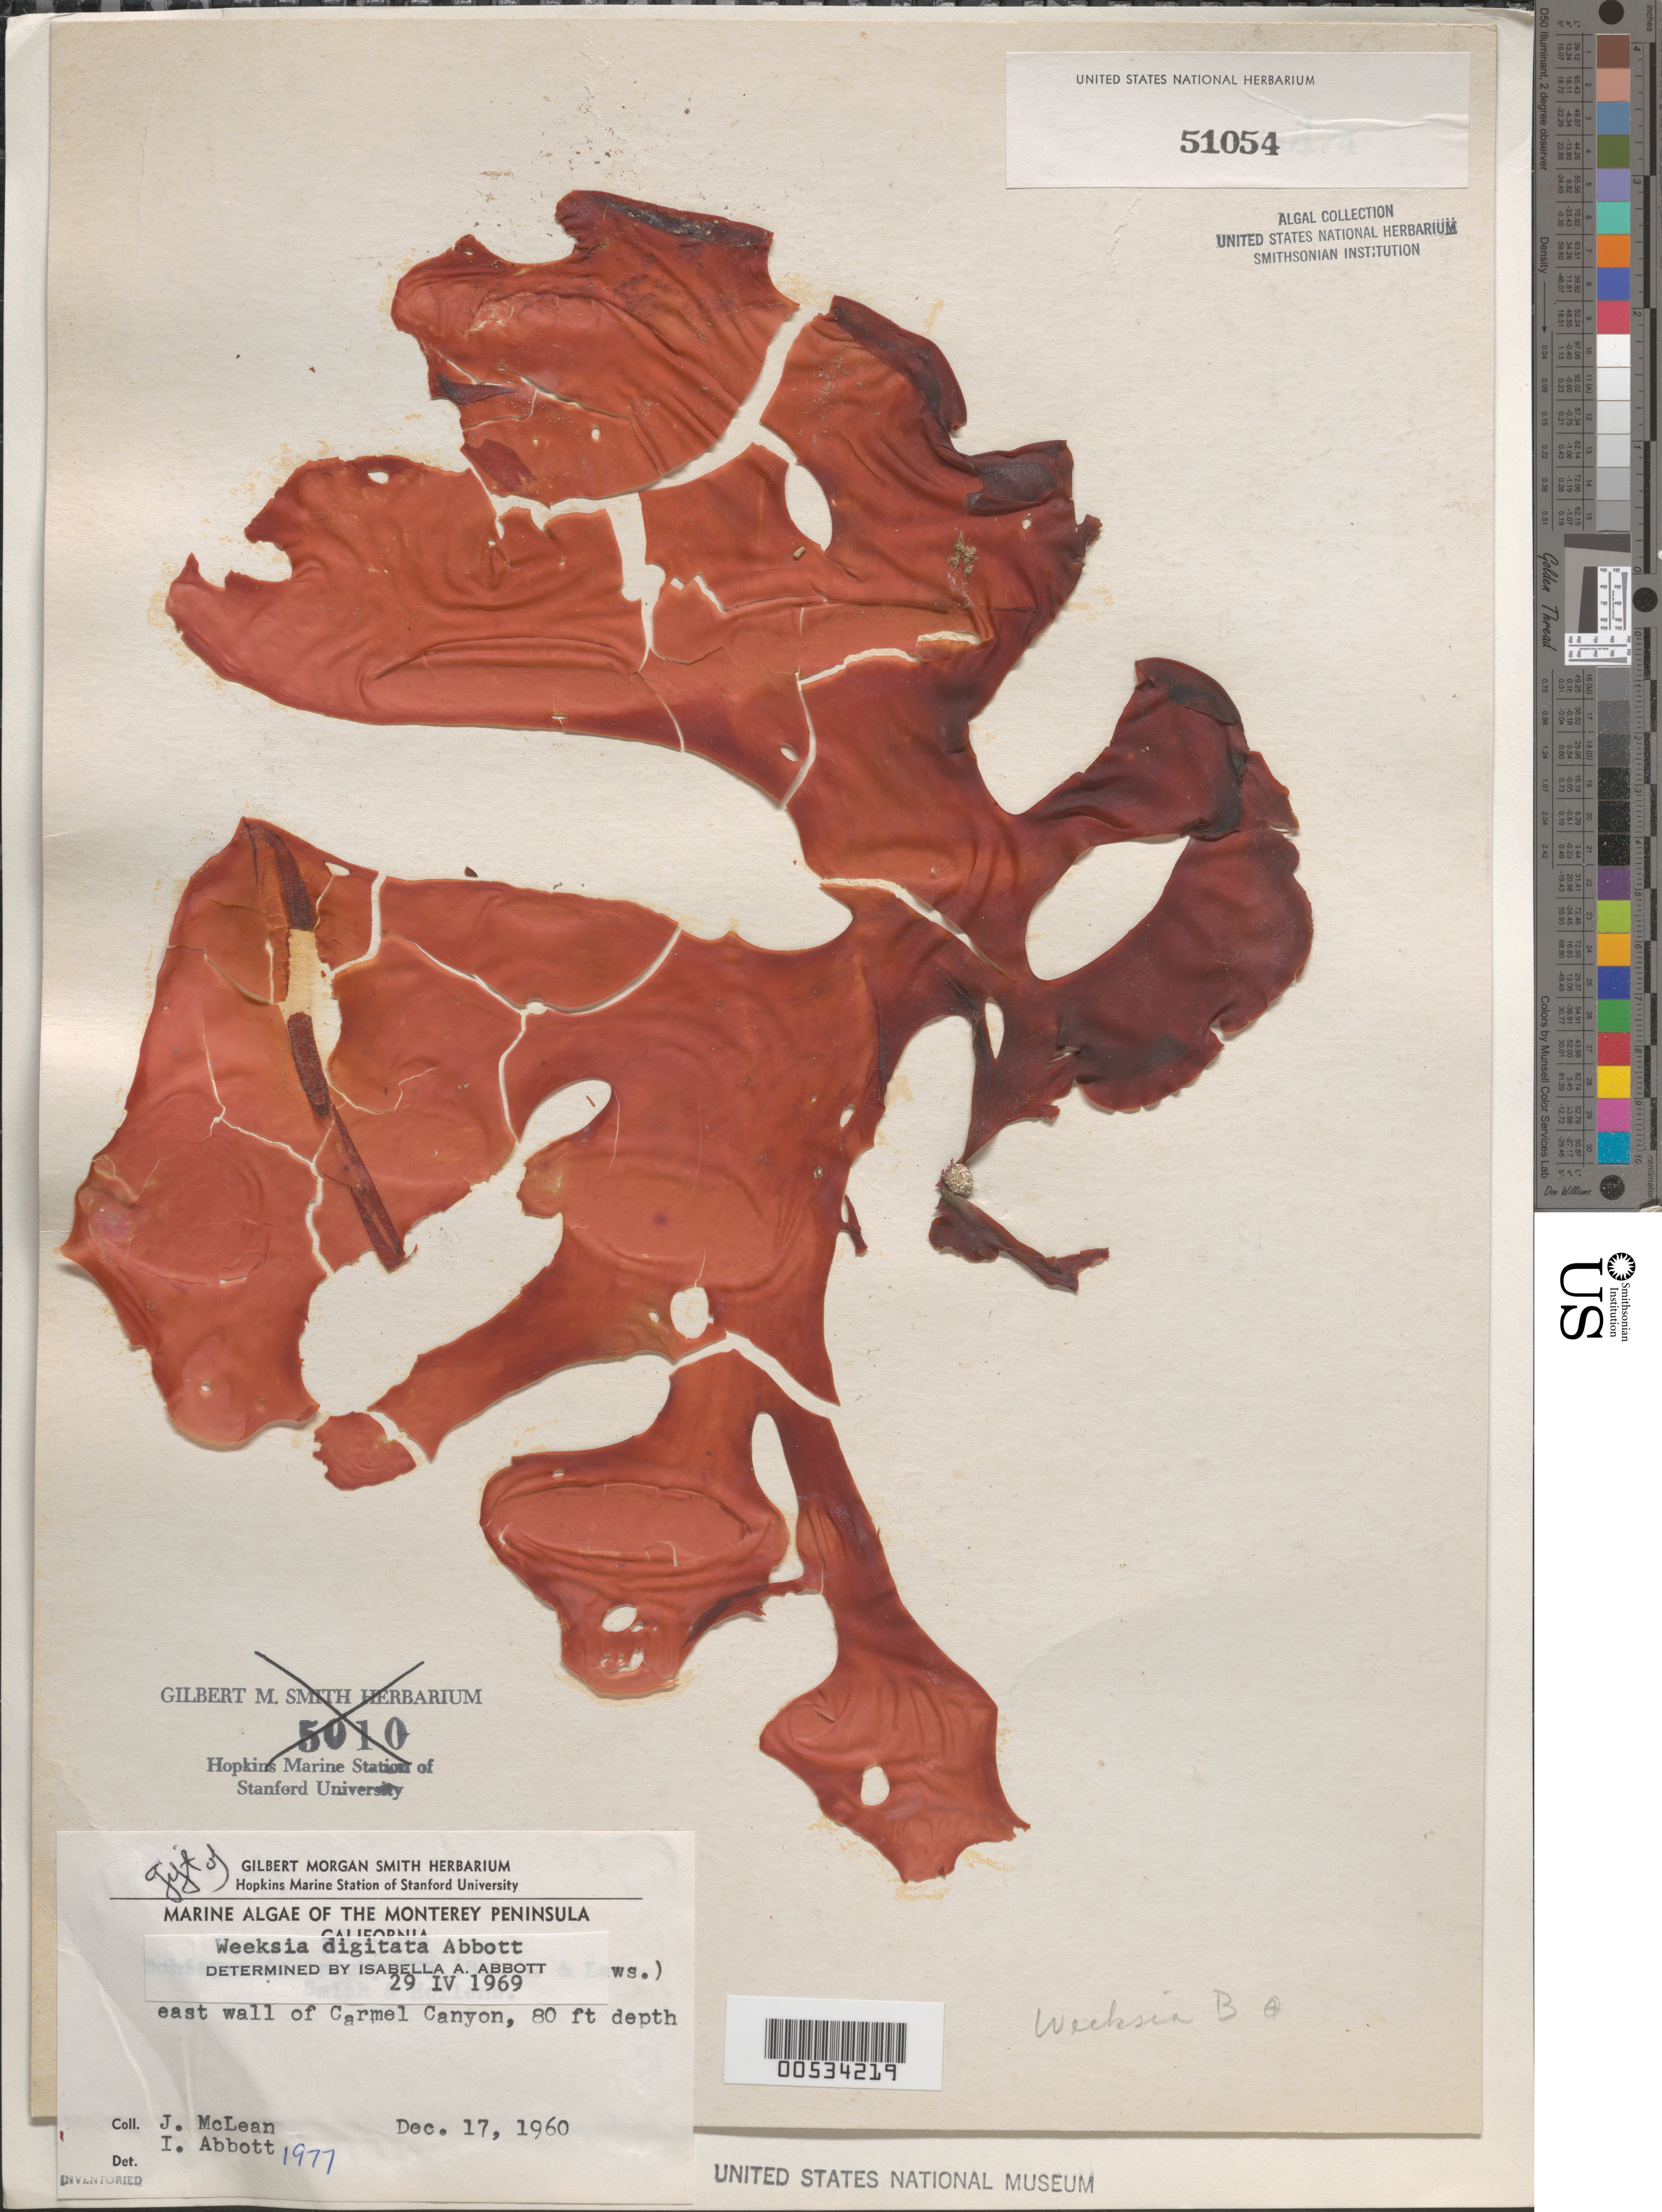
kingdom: Plantae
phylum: Rhodophyta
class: Florideophyceae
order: Gigartinales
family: Dumontiaceae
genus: Weeksia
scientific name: Weeksia digitata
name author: I.A. Abbott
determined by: Abbott, Isabella A.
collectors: J. McLean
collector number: IAA 1977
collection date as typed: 17 Dec 1960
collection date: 1960-12-17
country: United States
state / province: California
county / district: Monterey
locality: East wall, Carmel Submarine Canyon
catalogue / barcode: US 51054